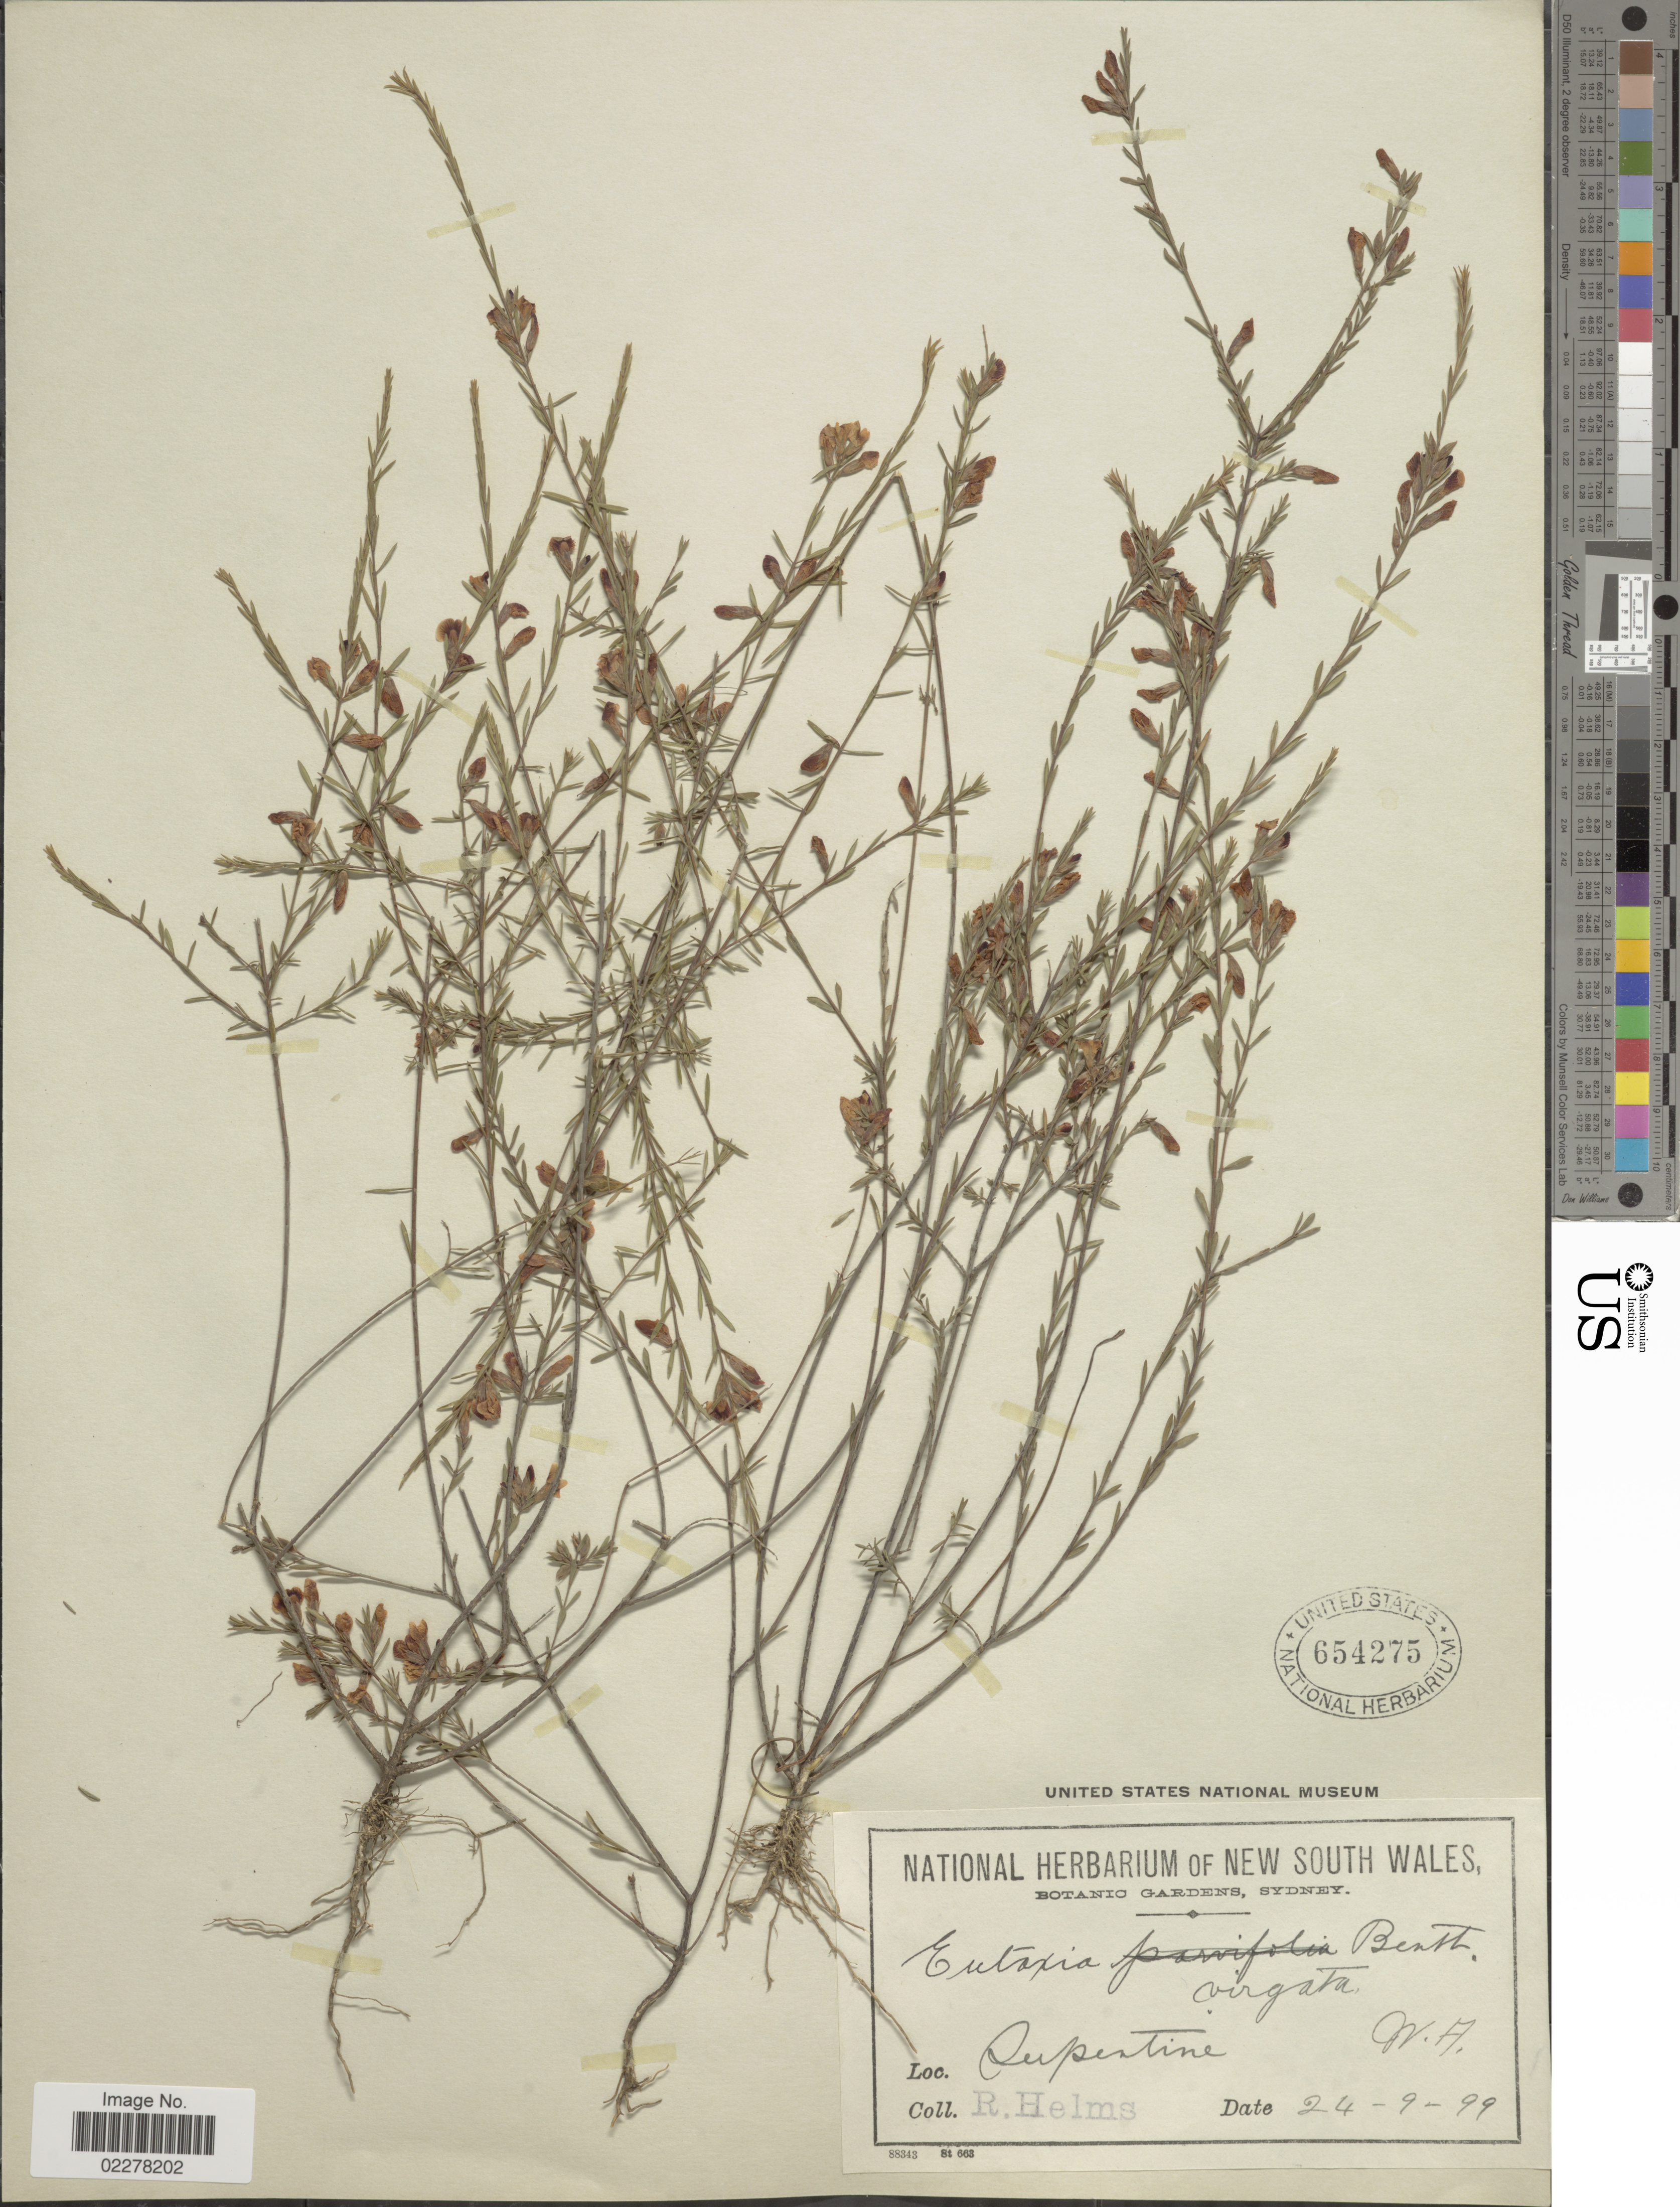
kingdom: Plantae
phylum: Tracheophyta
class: Magnoliopsida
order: Fabales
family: Fabaceae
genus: Eutaxia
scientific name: Eutaxia virgata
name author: Benth.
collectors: R. Helms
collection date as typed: Transcribed d/m/y: 24/9/99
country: Australia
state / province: Western Australia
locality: Serpentine, W.A.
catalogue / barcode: US 654275